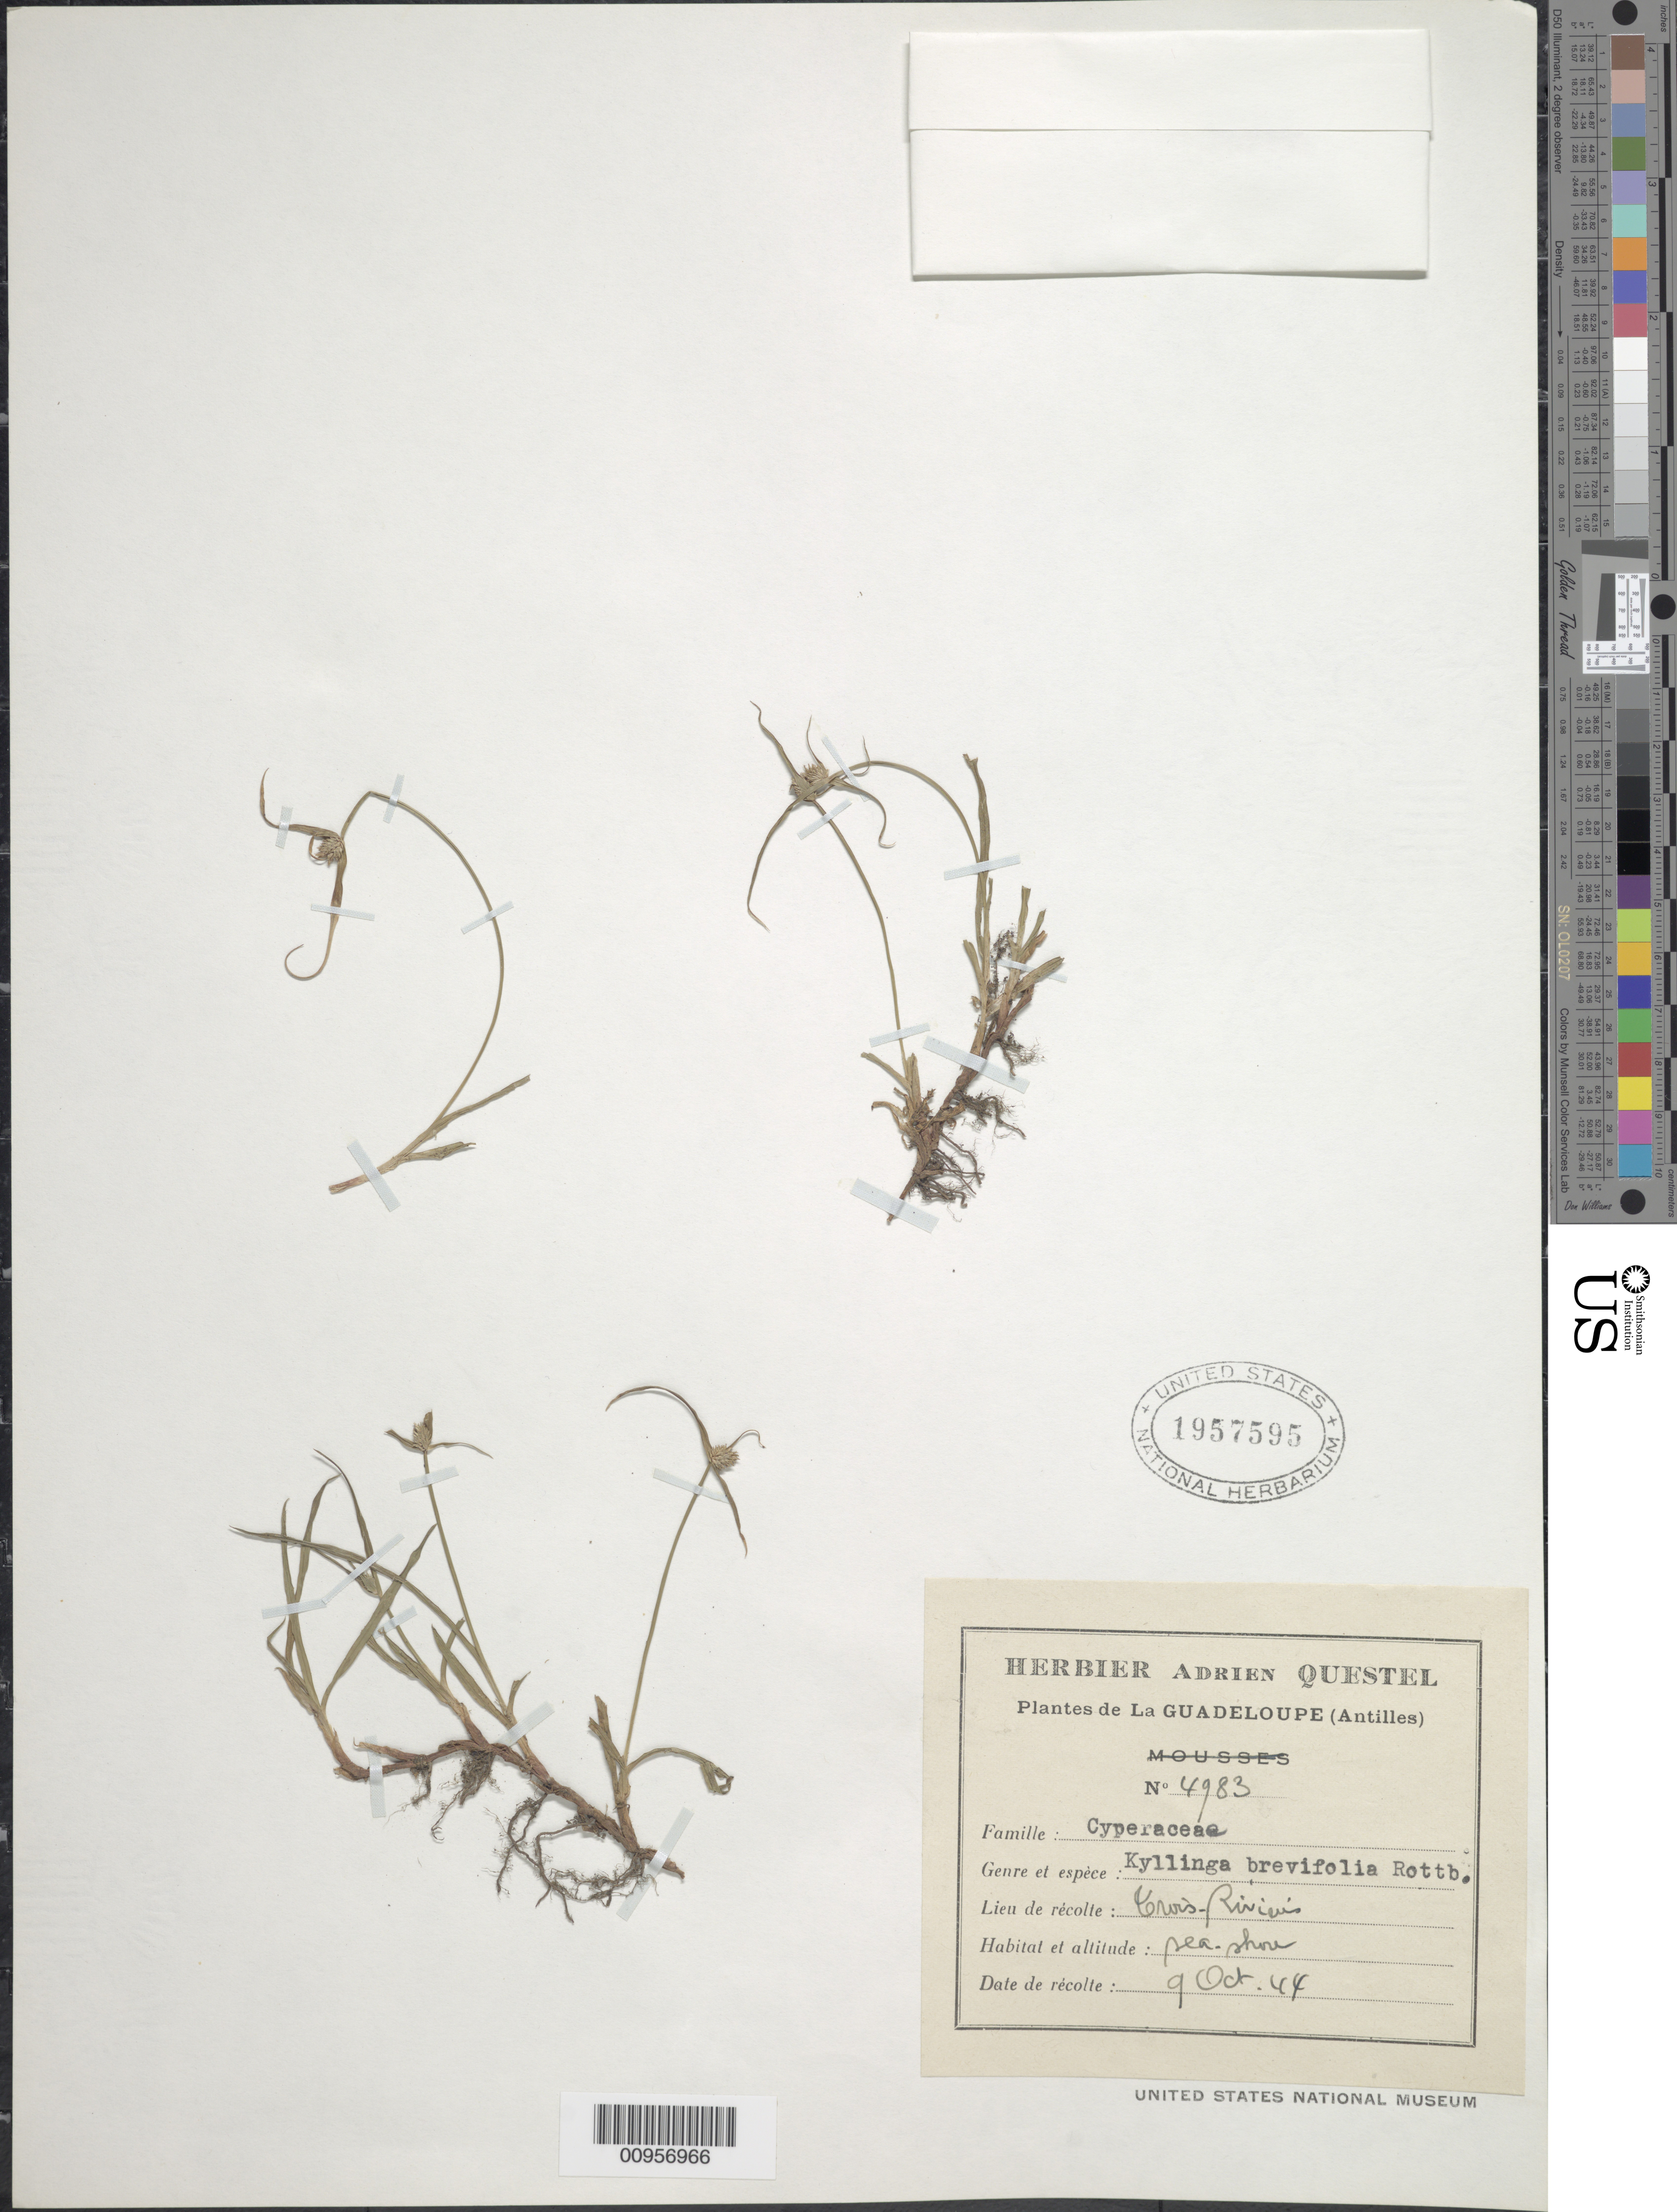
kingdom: Plantae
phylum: Tracheophyta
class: Liliopsida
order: Poales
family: Cyperaceae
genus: Cyperus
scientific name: Cyperus brevifolius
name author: (Rottb.) Hassk.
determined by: Strong, M. T., (US), Smithsonian Institution - National Museum of Natural History (UNITED STATES)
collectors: A. Questel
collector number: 4983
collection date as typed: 09 Oct 1944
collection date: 1944-10-09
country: Guadeloupe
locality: Trois Rivières, sea-shore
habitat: Sea-shore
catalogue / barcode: US 1957595